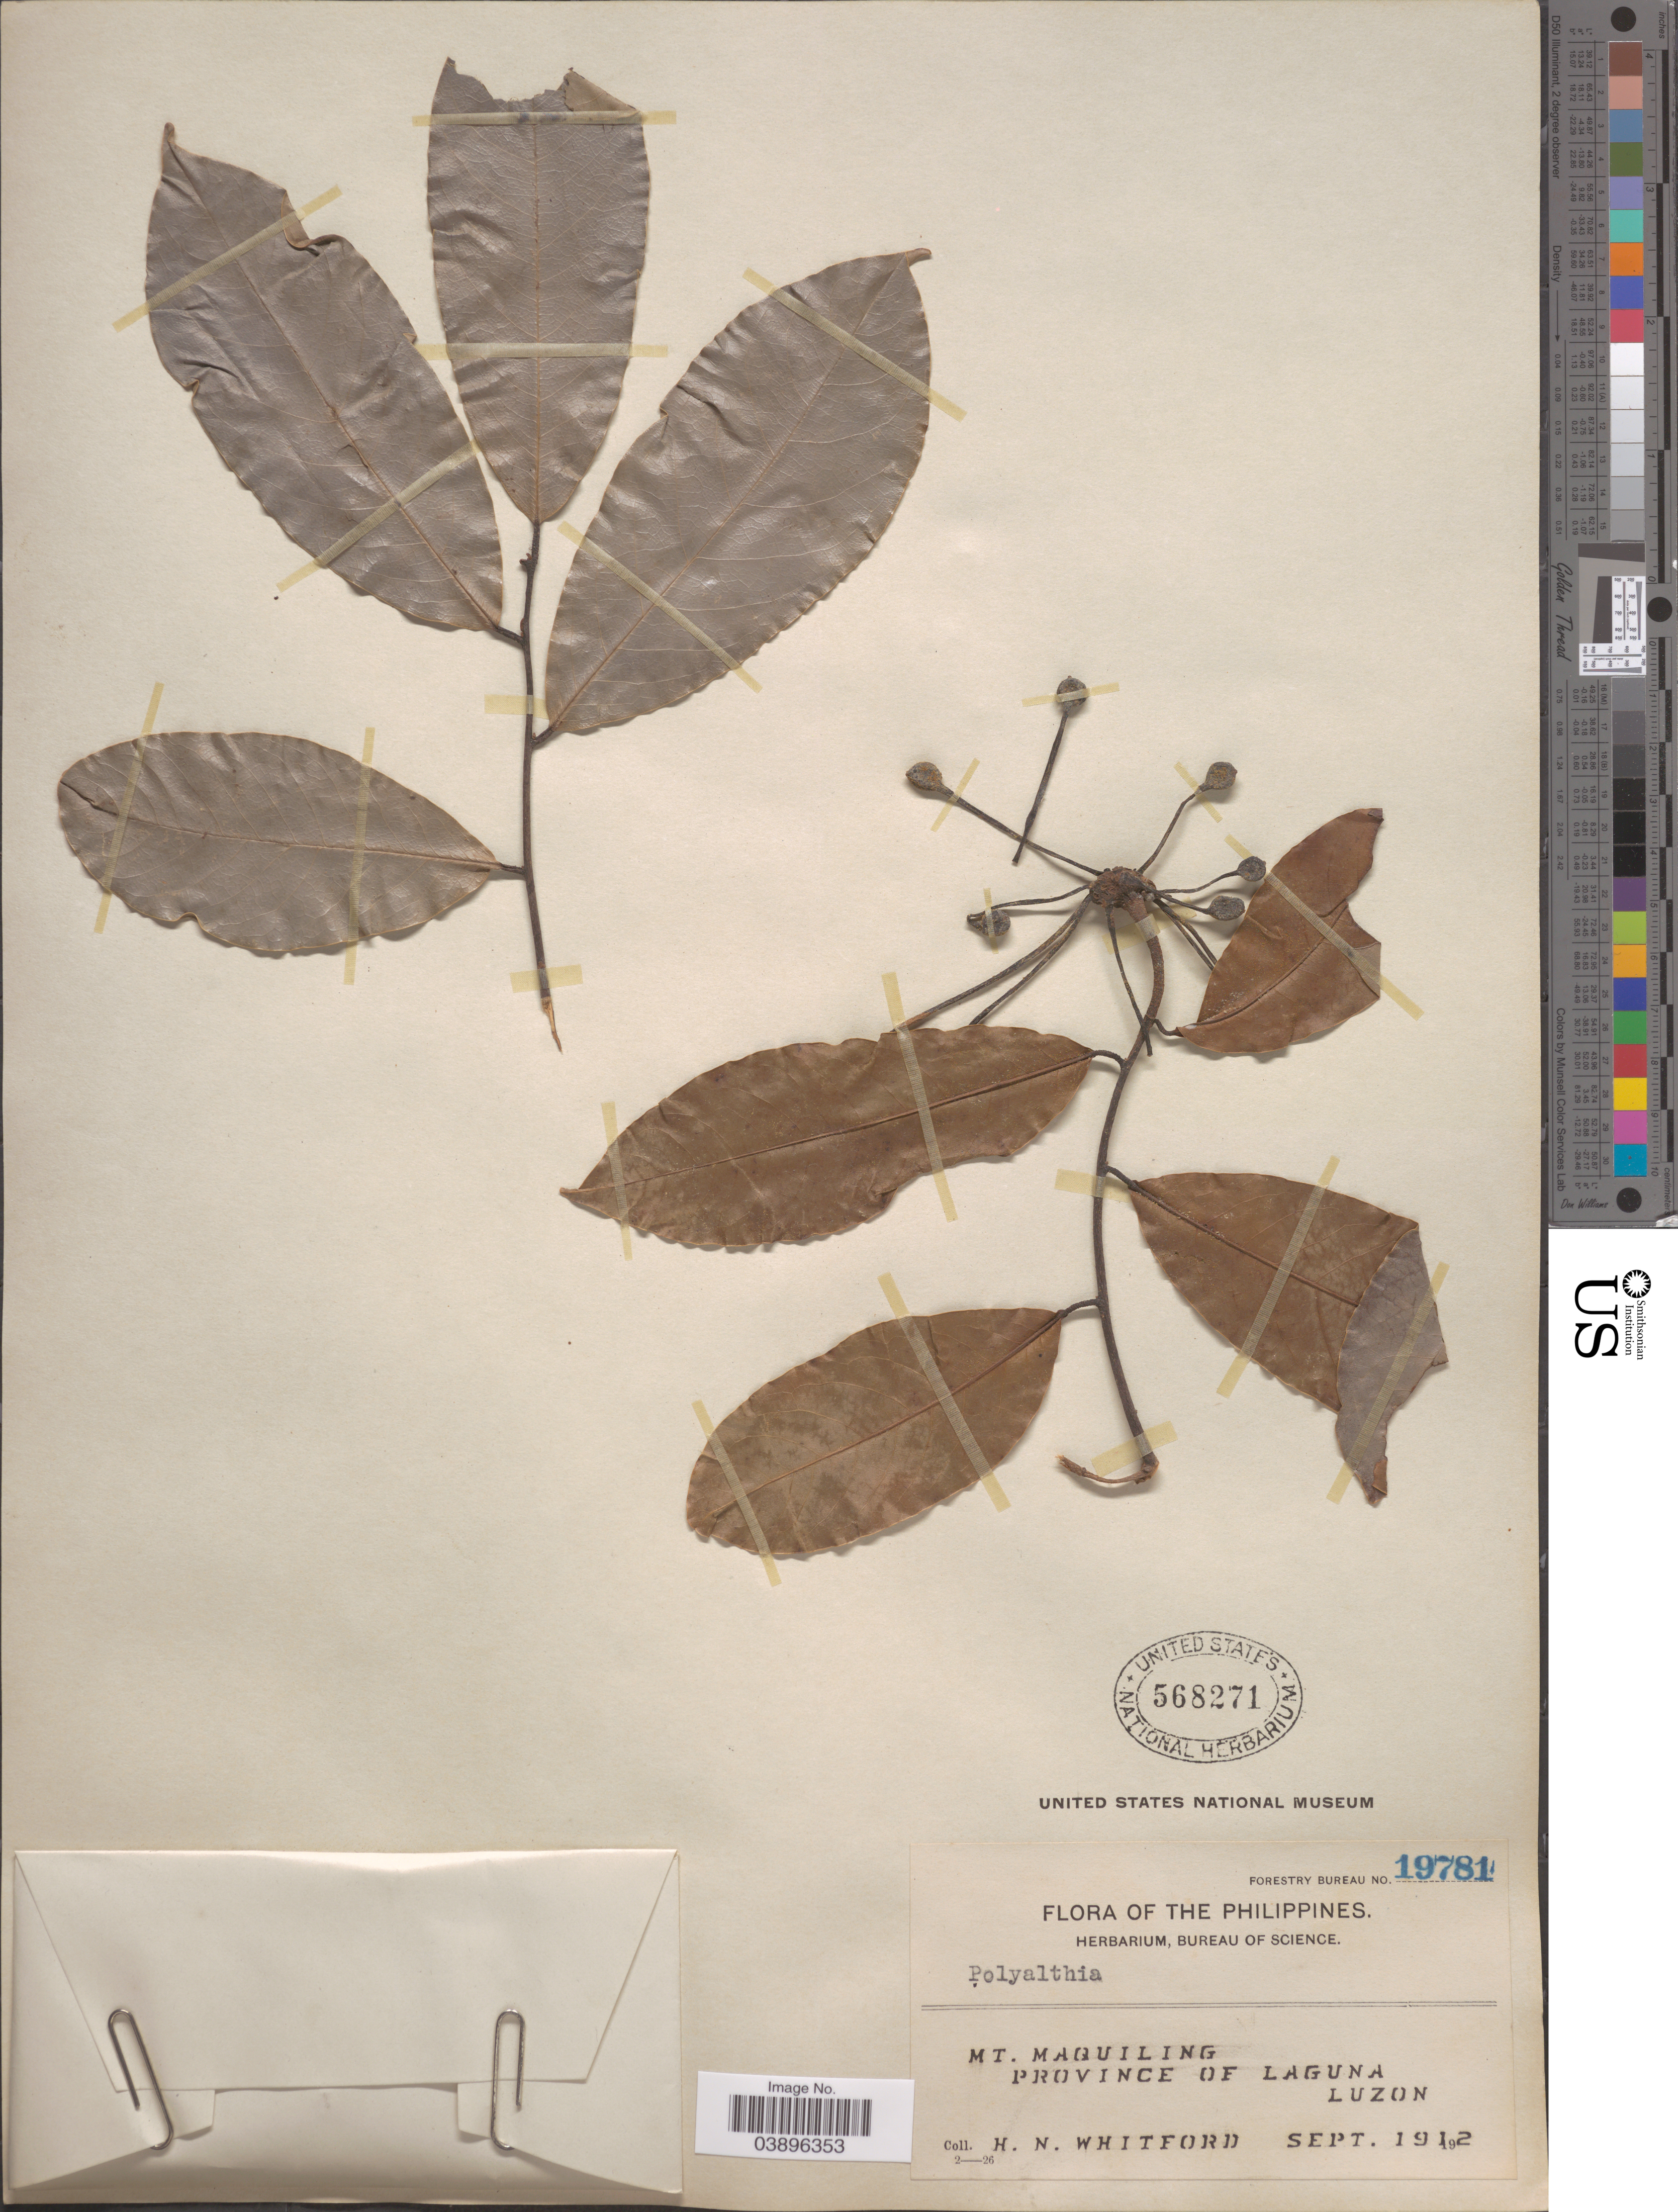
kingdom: Plantae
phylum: Tracheophyta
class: Magnoliopsida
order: Magnoliales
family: Annonaceae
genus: Polyalthia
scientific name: Polyalthia sp.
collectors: H. N. Whitford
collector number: Forestry Bureau 19781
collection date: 1912-09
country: Philippines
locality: Mt. Maquiling, Province of Laguna, Luzon.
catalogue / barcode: US 568271